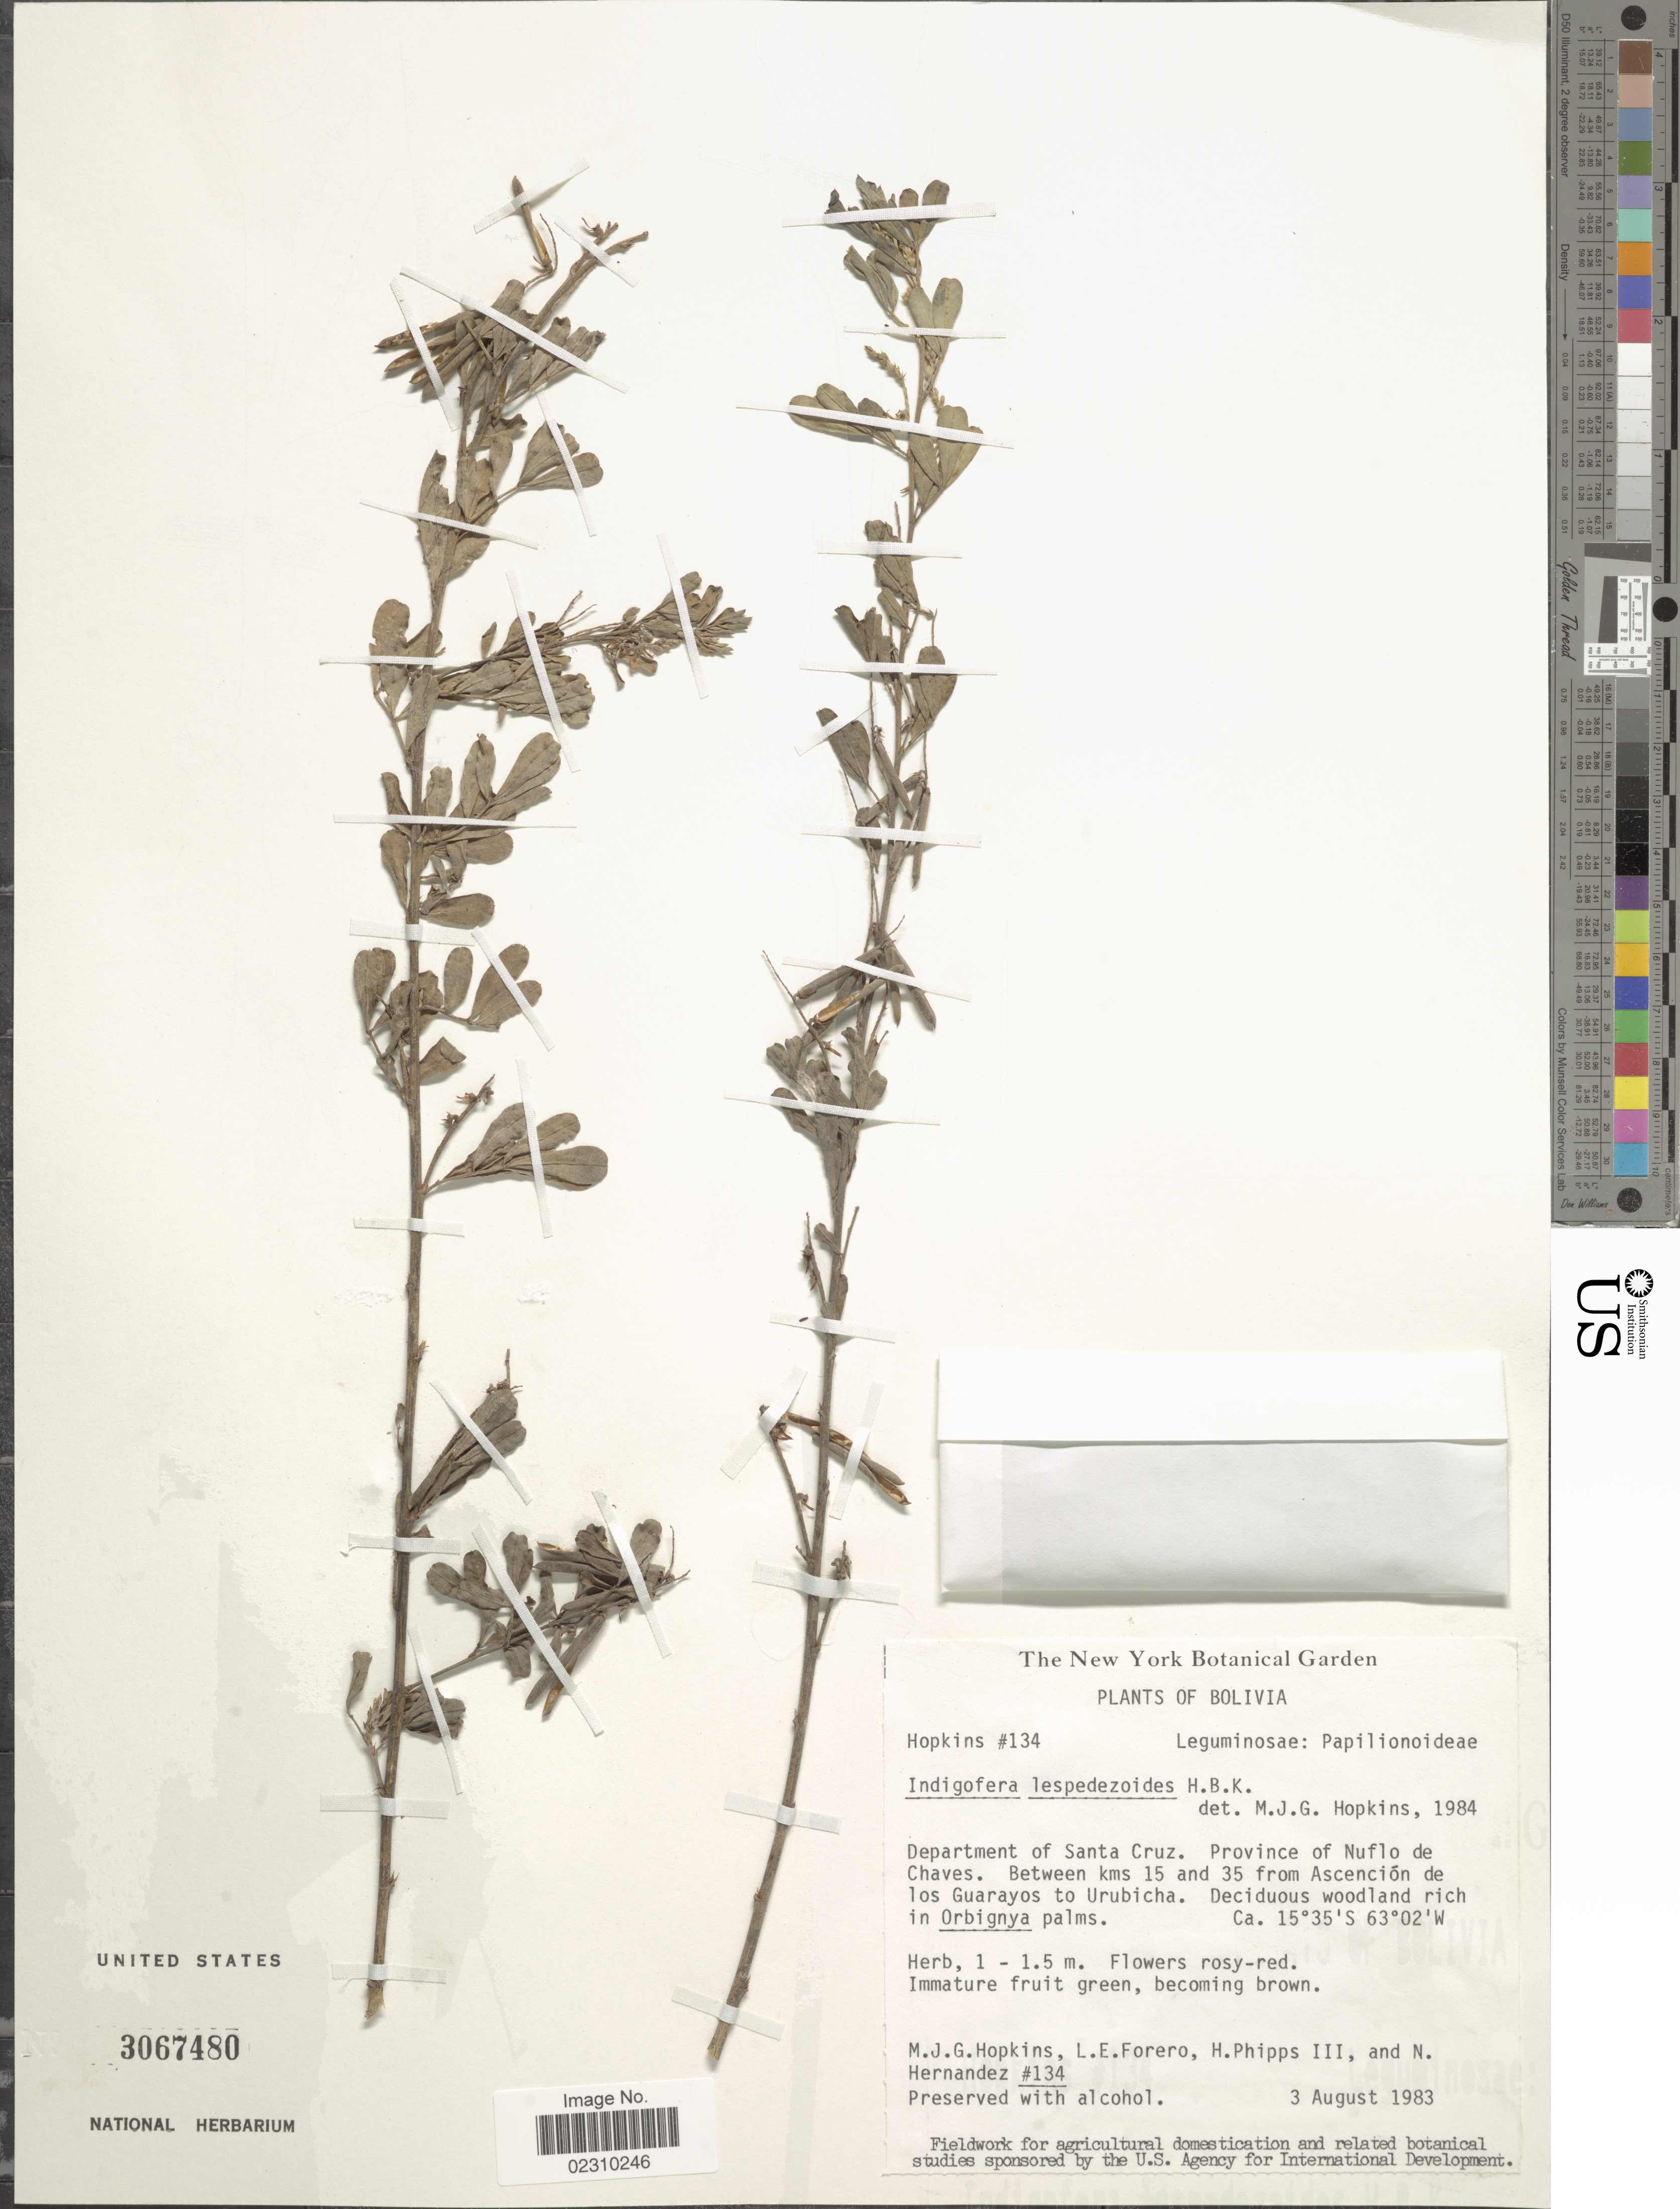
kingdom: Plantae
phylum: Tracheophyta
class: Magnoliopsida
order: Fabales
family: Fabaceae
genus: Indigofera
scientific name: Indigofera lespedezioides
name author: Kunth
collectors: M. J. G. Hopkins, L. Forero, H. Phipps & N. Hernandez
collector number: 134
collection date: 1983-08-03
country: Bolivia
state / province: Santa Cruz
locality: Bolivia, Department of Santa Cruz. Province of Nuflo de Chaves, between km 15 and 35 Ascencion de los Guarayos to Urubicha.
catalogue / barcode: US 3067480